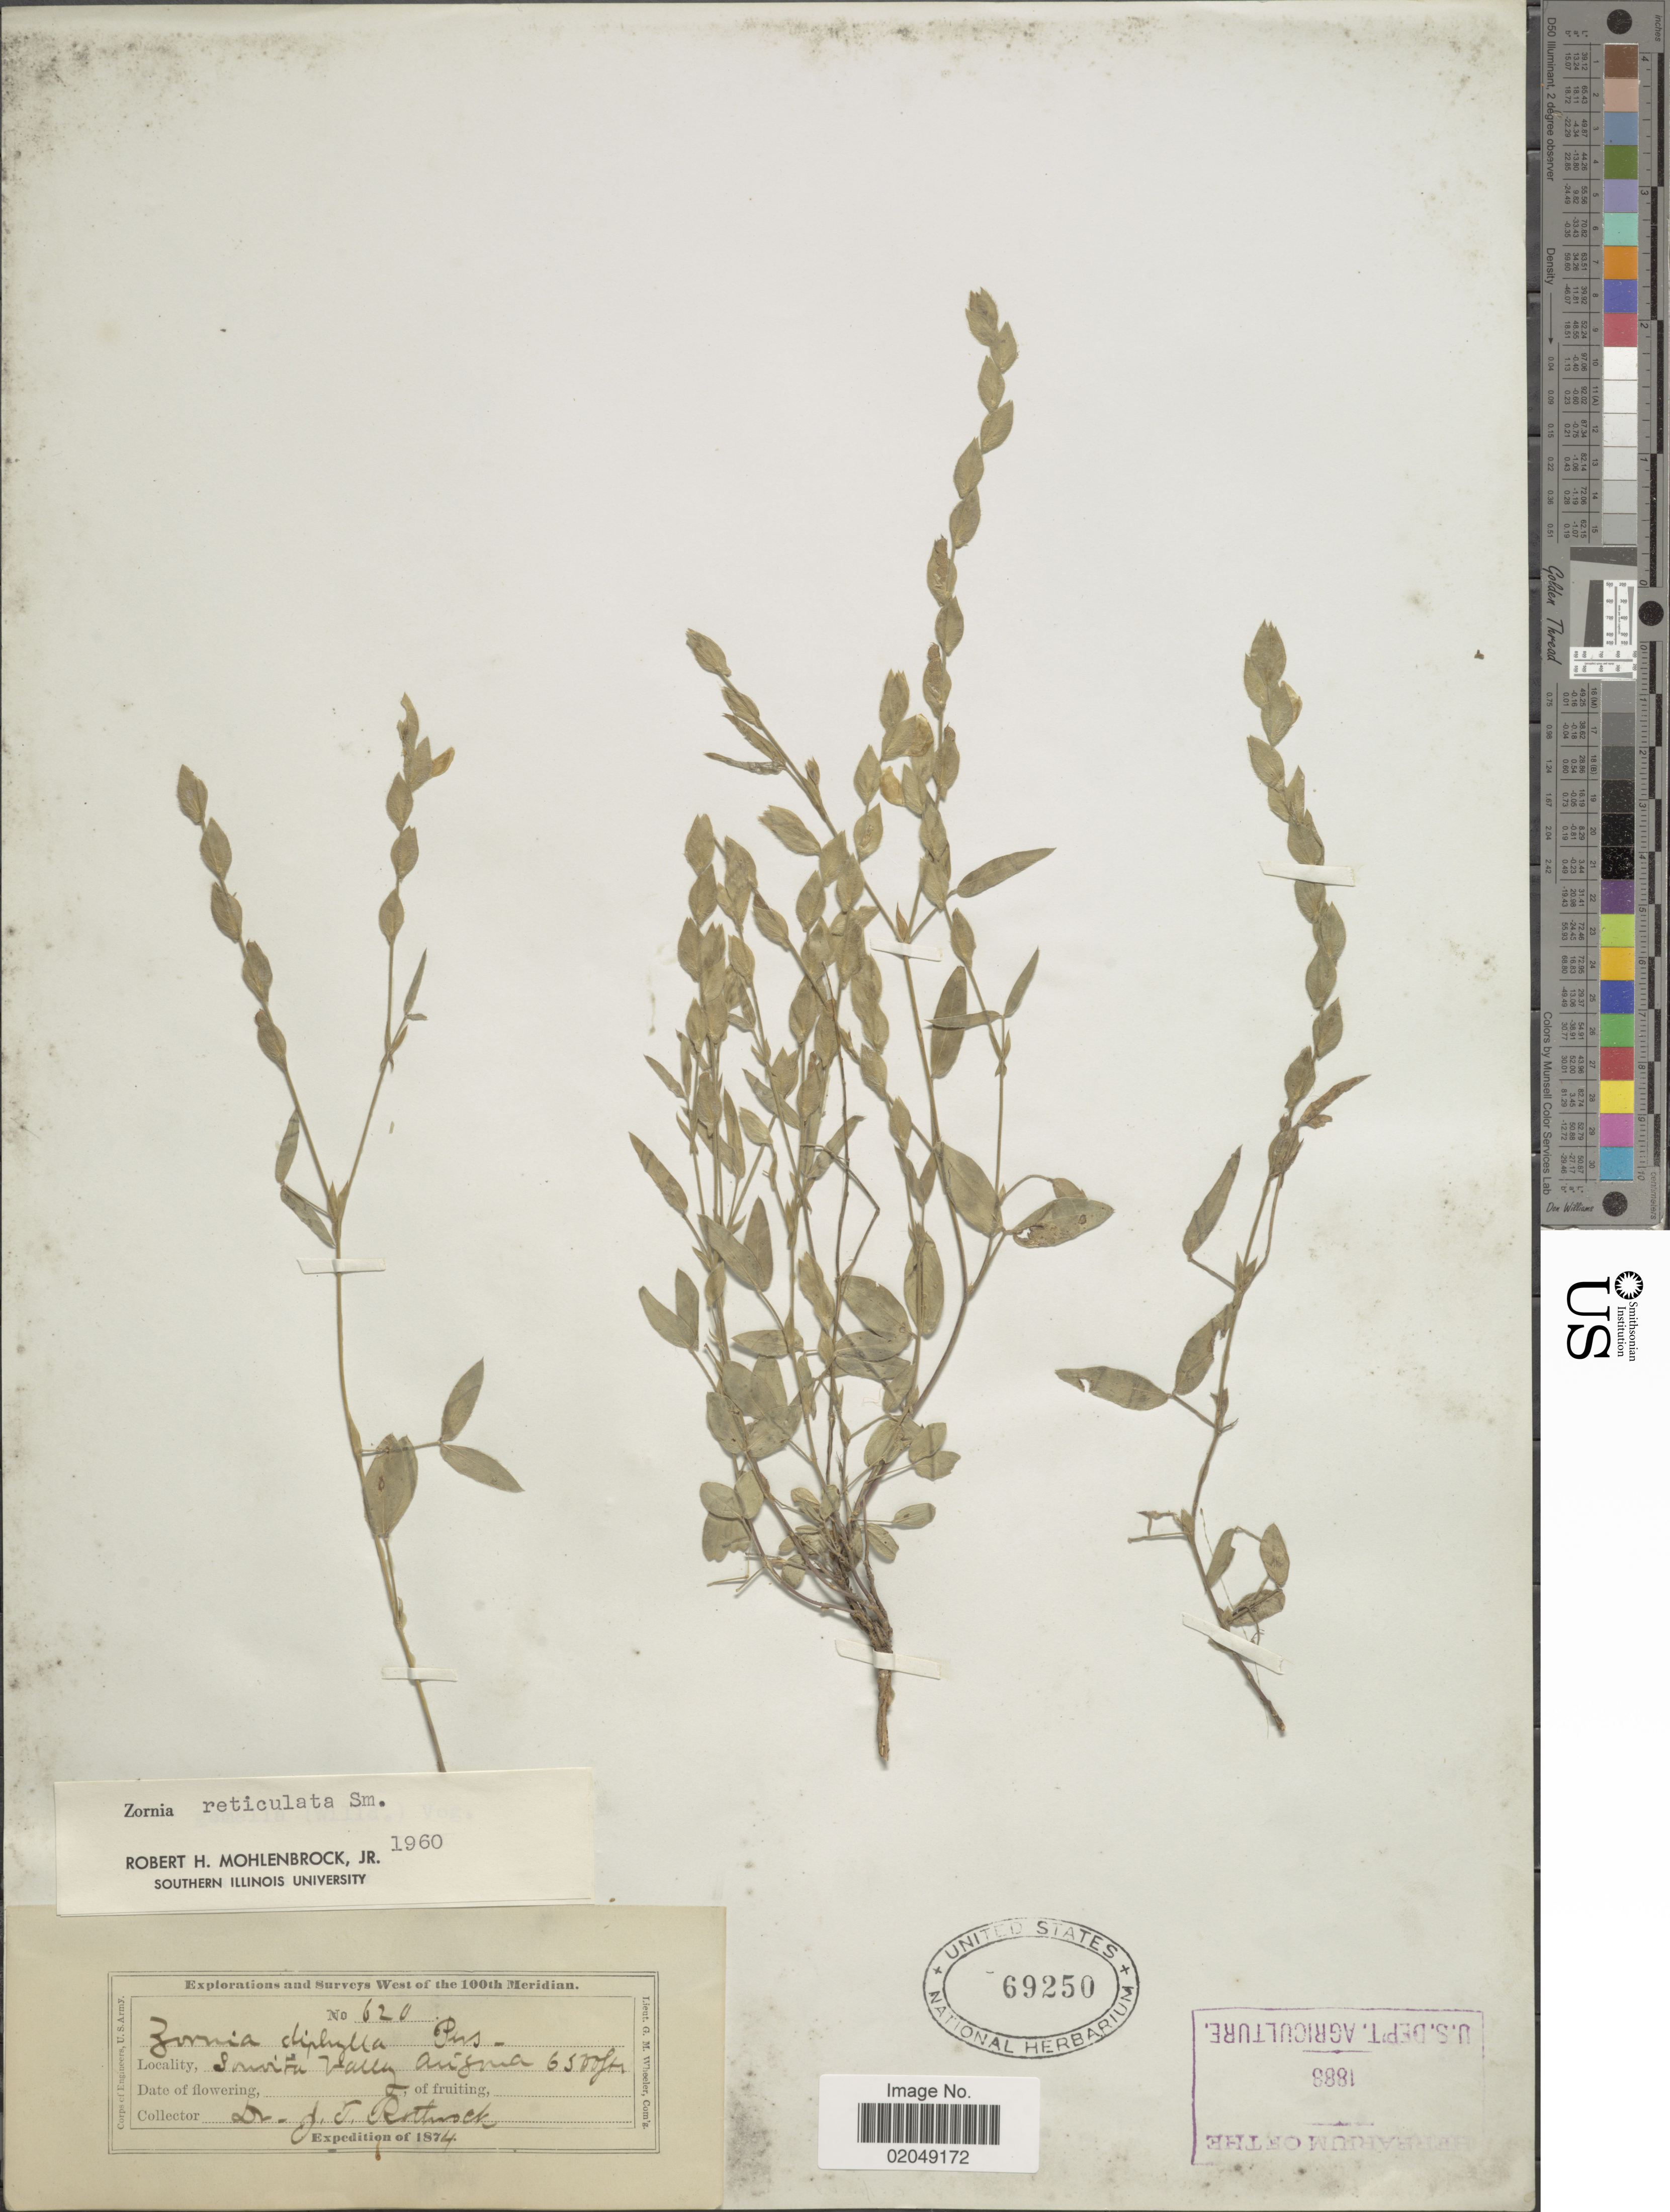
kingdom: Plantae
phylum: Tracheophyta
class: Magnoliopsida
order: Fabales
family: Fabaceae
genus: Zornia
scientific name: Zornia reticulata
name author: Sm.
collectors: J. T. Rothrock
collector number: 620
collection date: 1874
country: United States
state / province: Arizona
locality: South Valley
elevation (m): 1981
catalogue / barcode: US 69250